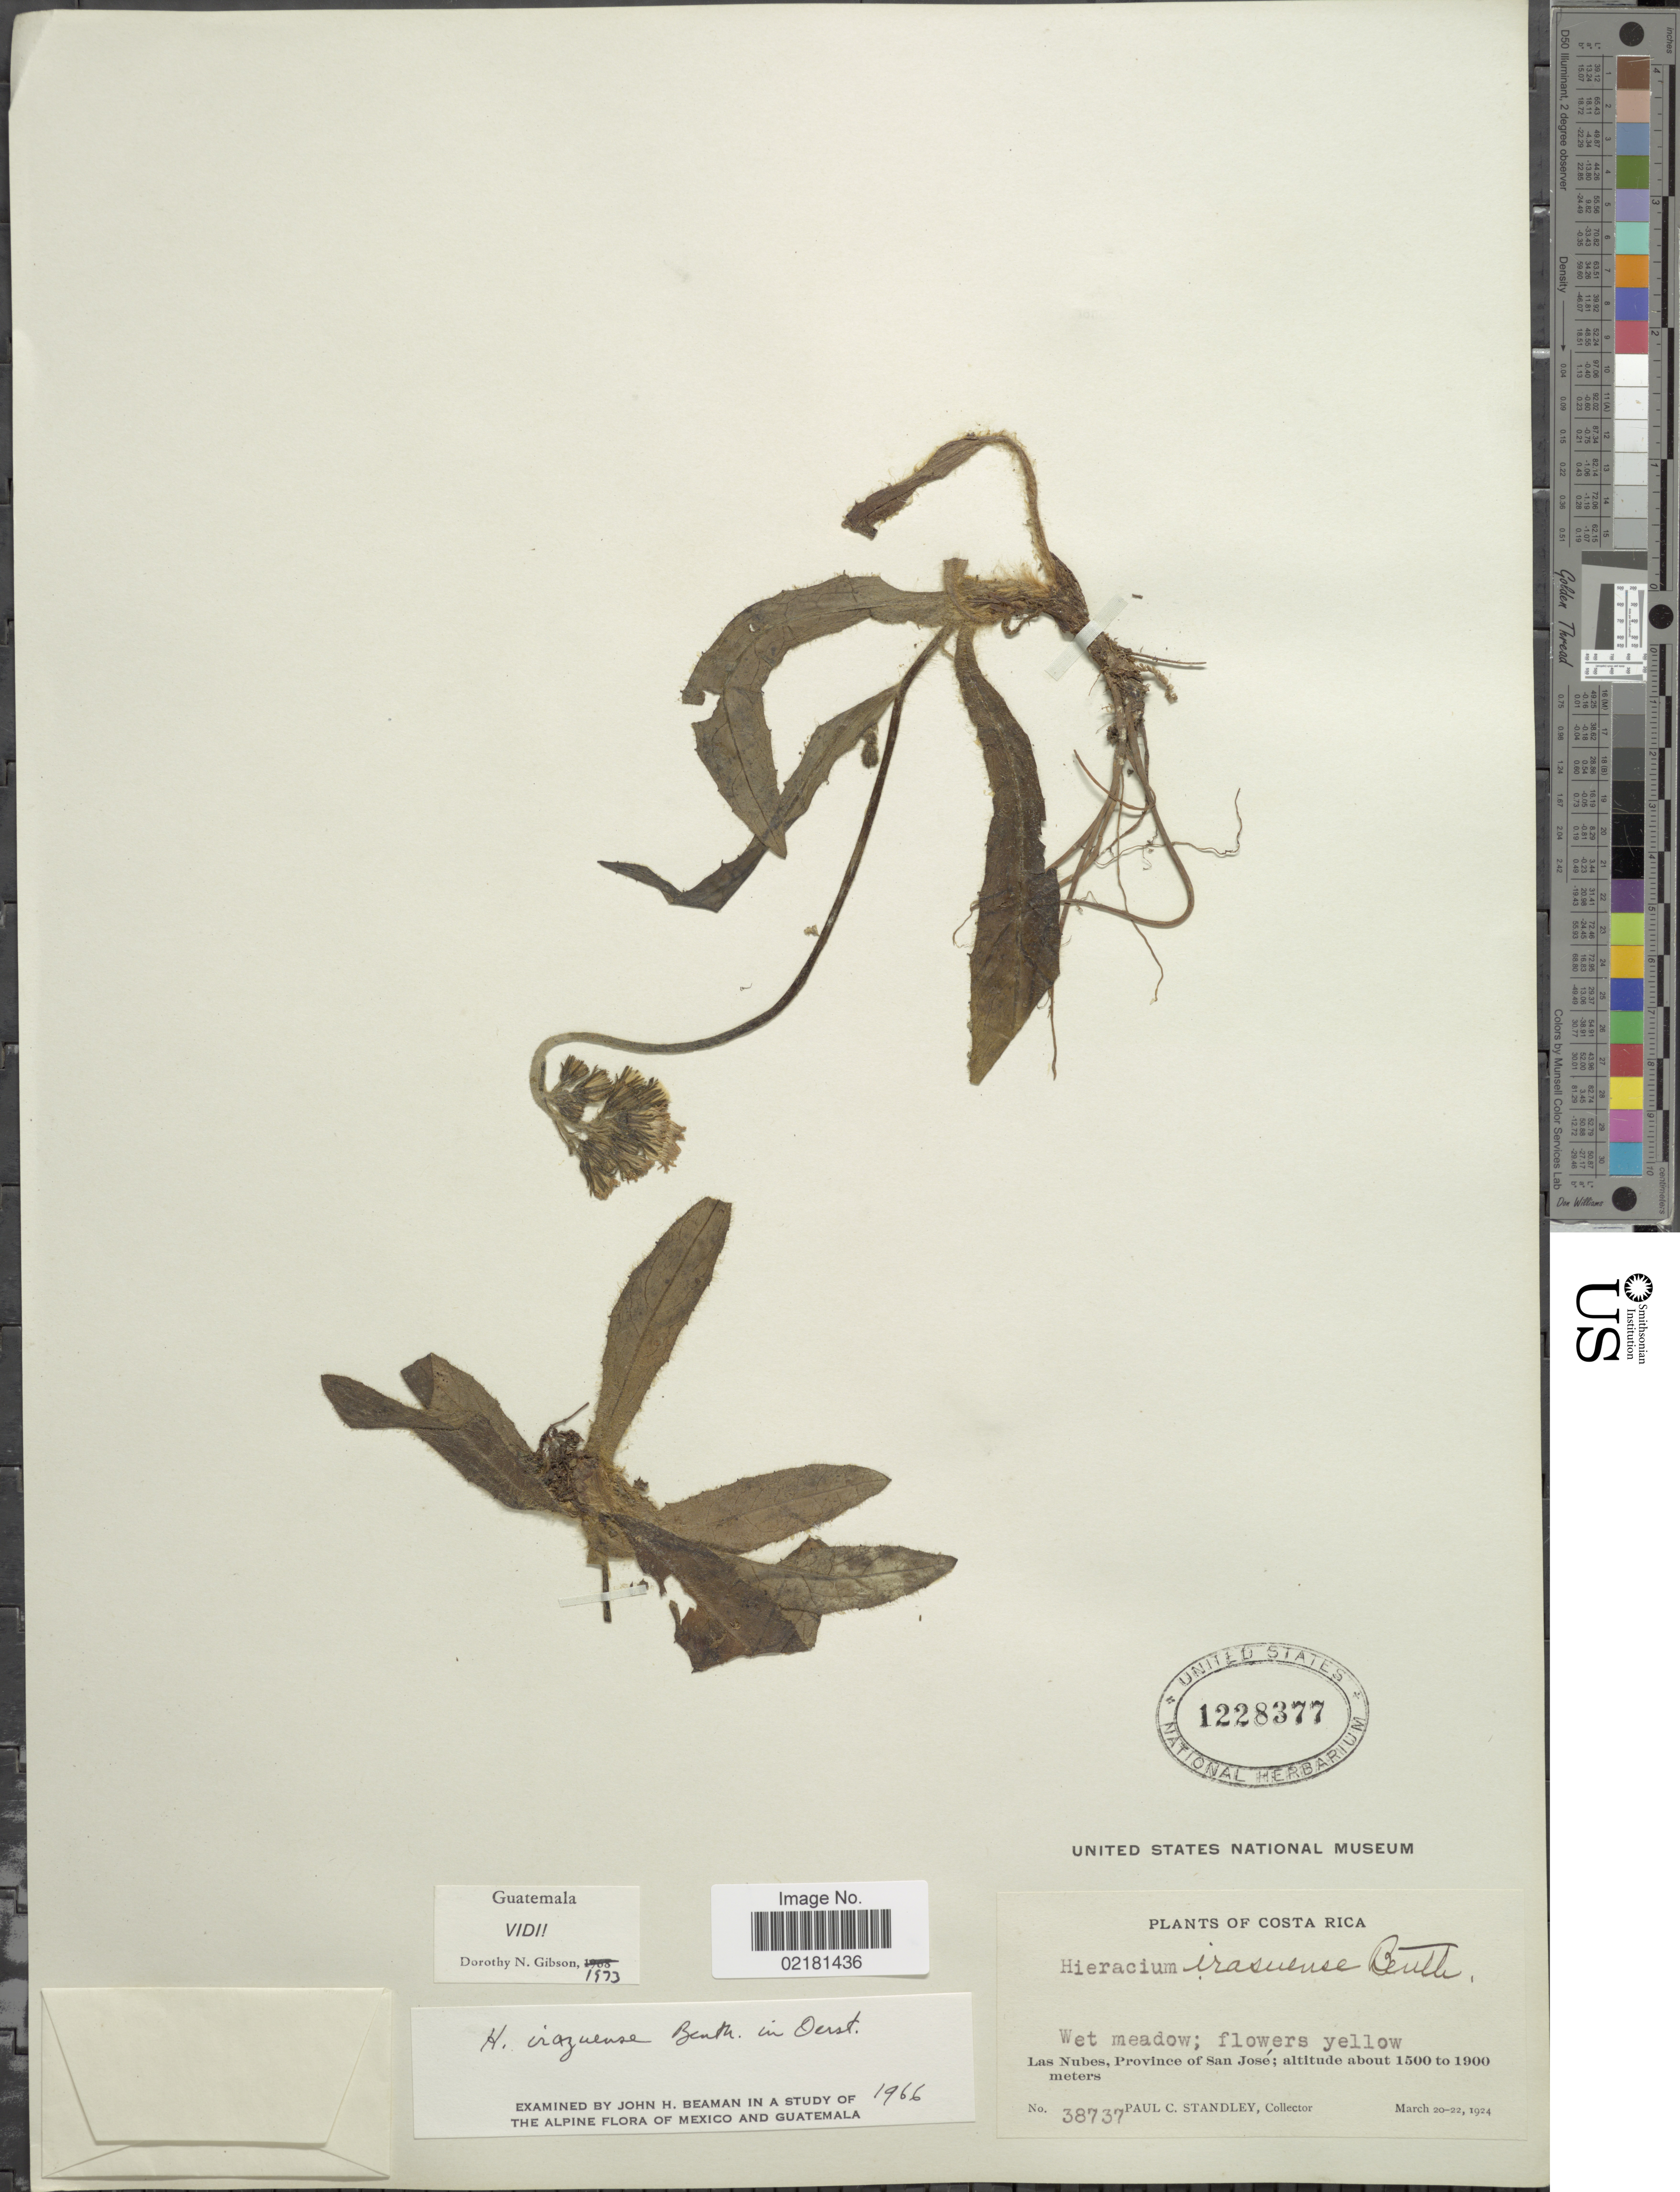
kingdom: Plantae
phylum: Tracheophyta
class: Magnoliopsida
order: Asterales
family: Asteraceae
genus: Hieracium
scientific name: Hieracium irasuense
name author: Benth.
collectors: P. C. Standley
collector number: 38737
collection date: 1924-03-20/1924-03-22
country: Costa Rica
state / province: San José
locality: Wet meadow, Las Nubes.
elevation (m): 1500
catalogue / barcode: US 1228377